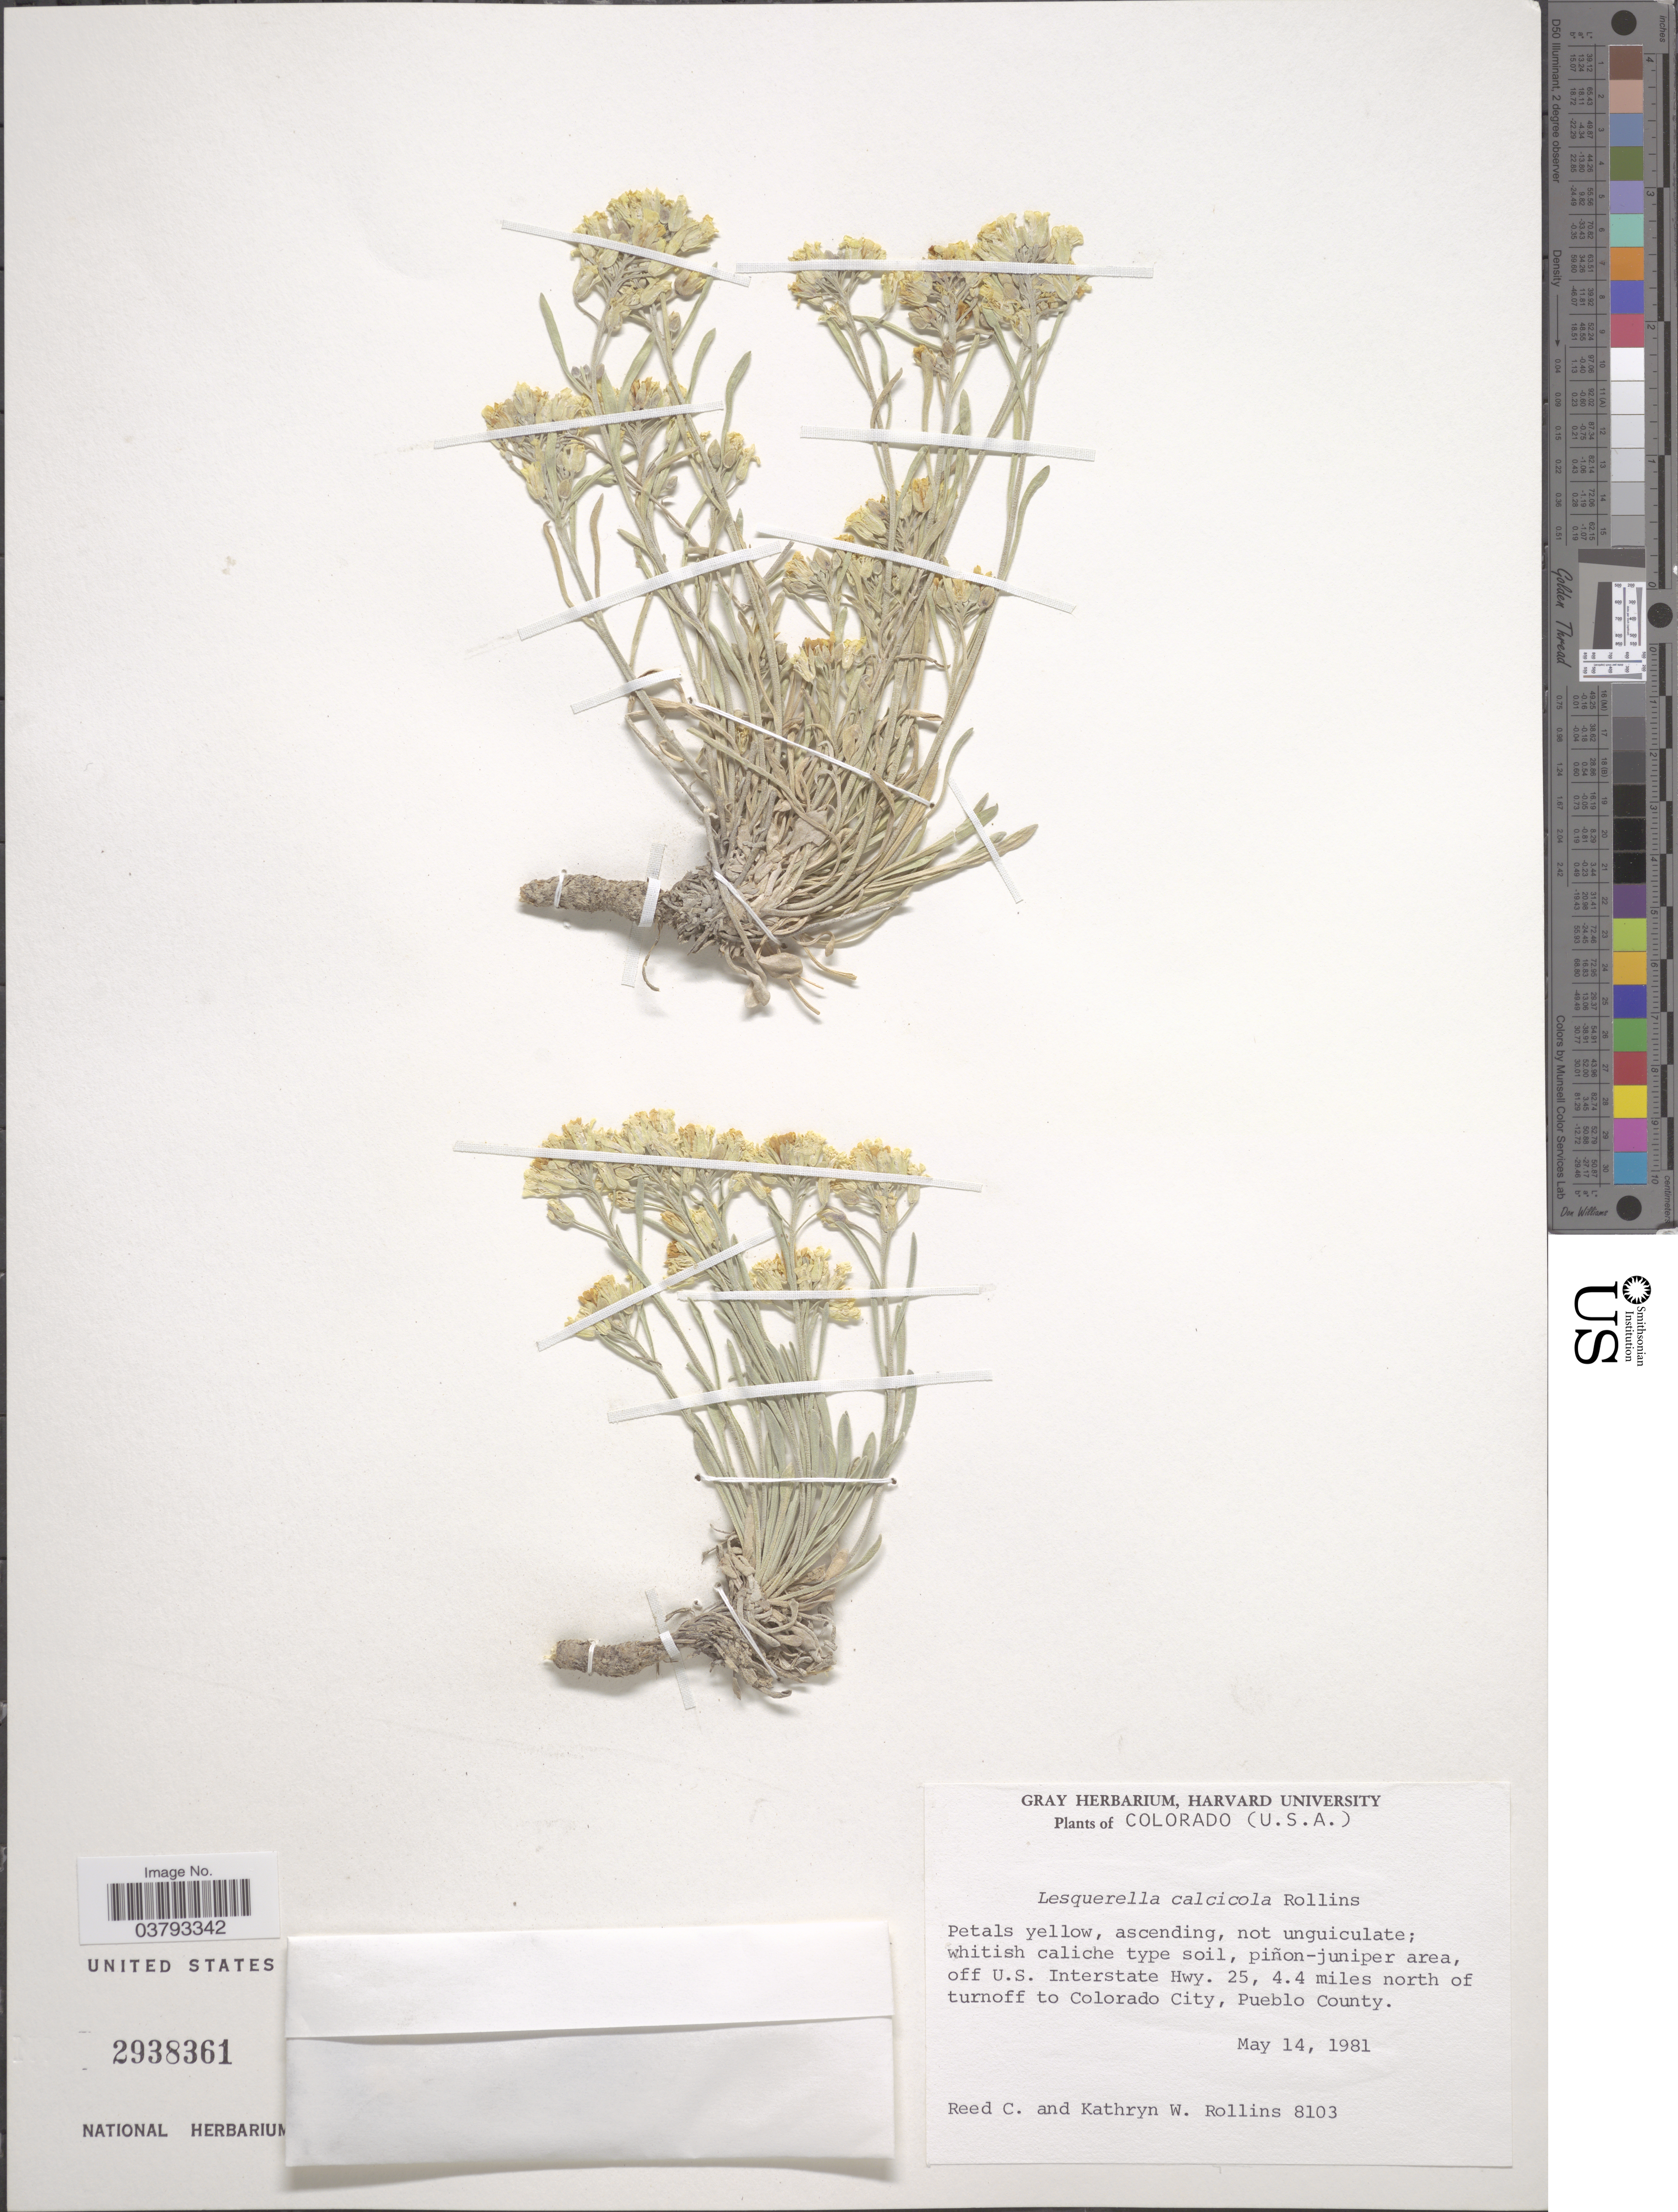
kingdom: Plantae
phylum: Tracheophyta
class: Magnoliopsida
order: Brassicales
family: Brassicaceae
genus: Lesquerella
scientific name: Lesquerella calcicola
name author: Rollins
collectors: R. C. Rollins & K. W. Rollins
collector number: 8103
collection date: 1981-05-14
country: United States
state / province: Colorado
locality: Off U.S. Interstate Hwy. 25, 4.4 miles north of turnoff to Colorado City, Pueblo County.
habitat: pinon-juniper area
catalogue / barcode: US 2938361